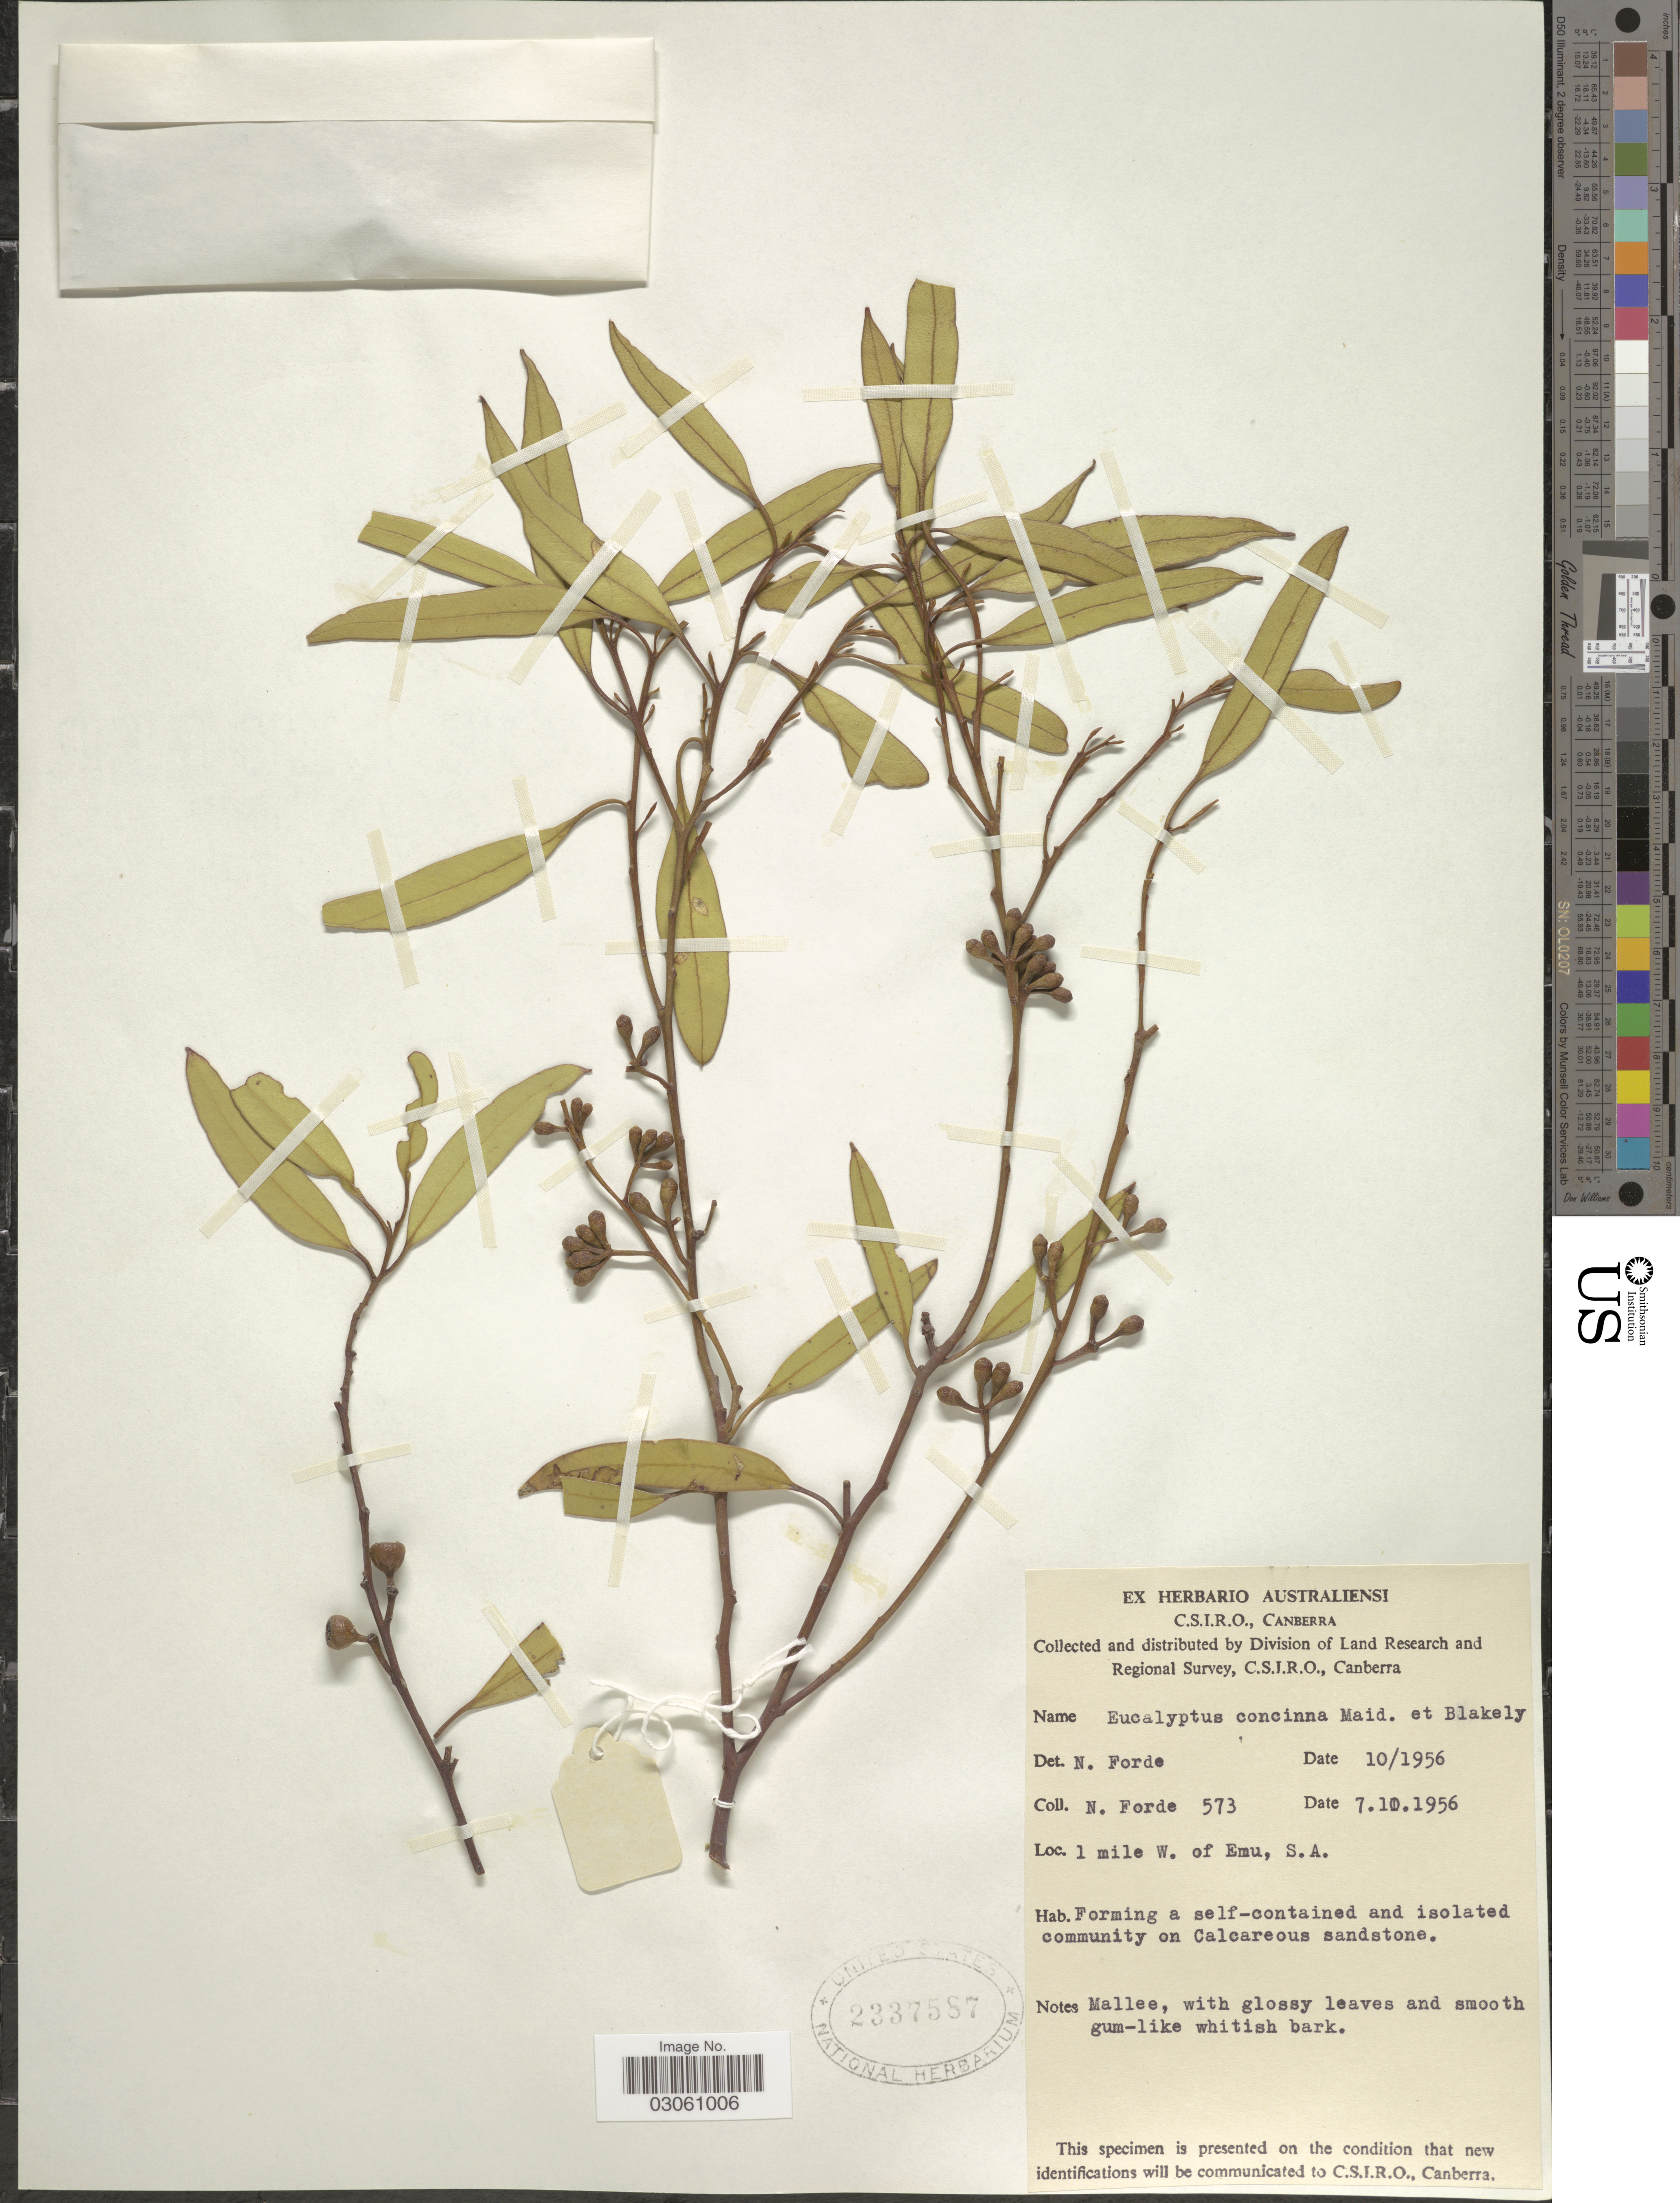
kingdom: Plantae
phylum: Tracheophyta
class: Magnoliopsida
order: Myrtales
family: Myrtaceae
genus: Eucalyptus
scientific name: Eucalyptus concinna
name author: Maiden & Blakely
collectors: N. Forde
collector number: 573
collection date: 1956-10-07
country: Australia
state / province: South Australia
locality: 1 mile W. of Emu, S.A.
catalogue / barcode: US 2337587